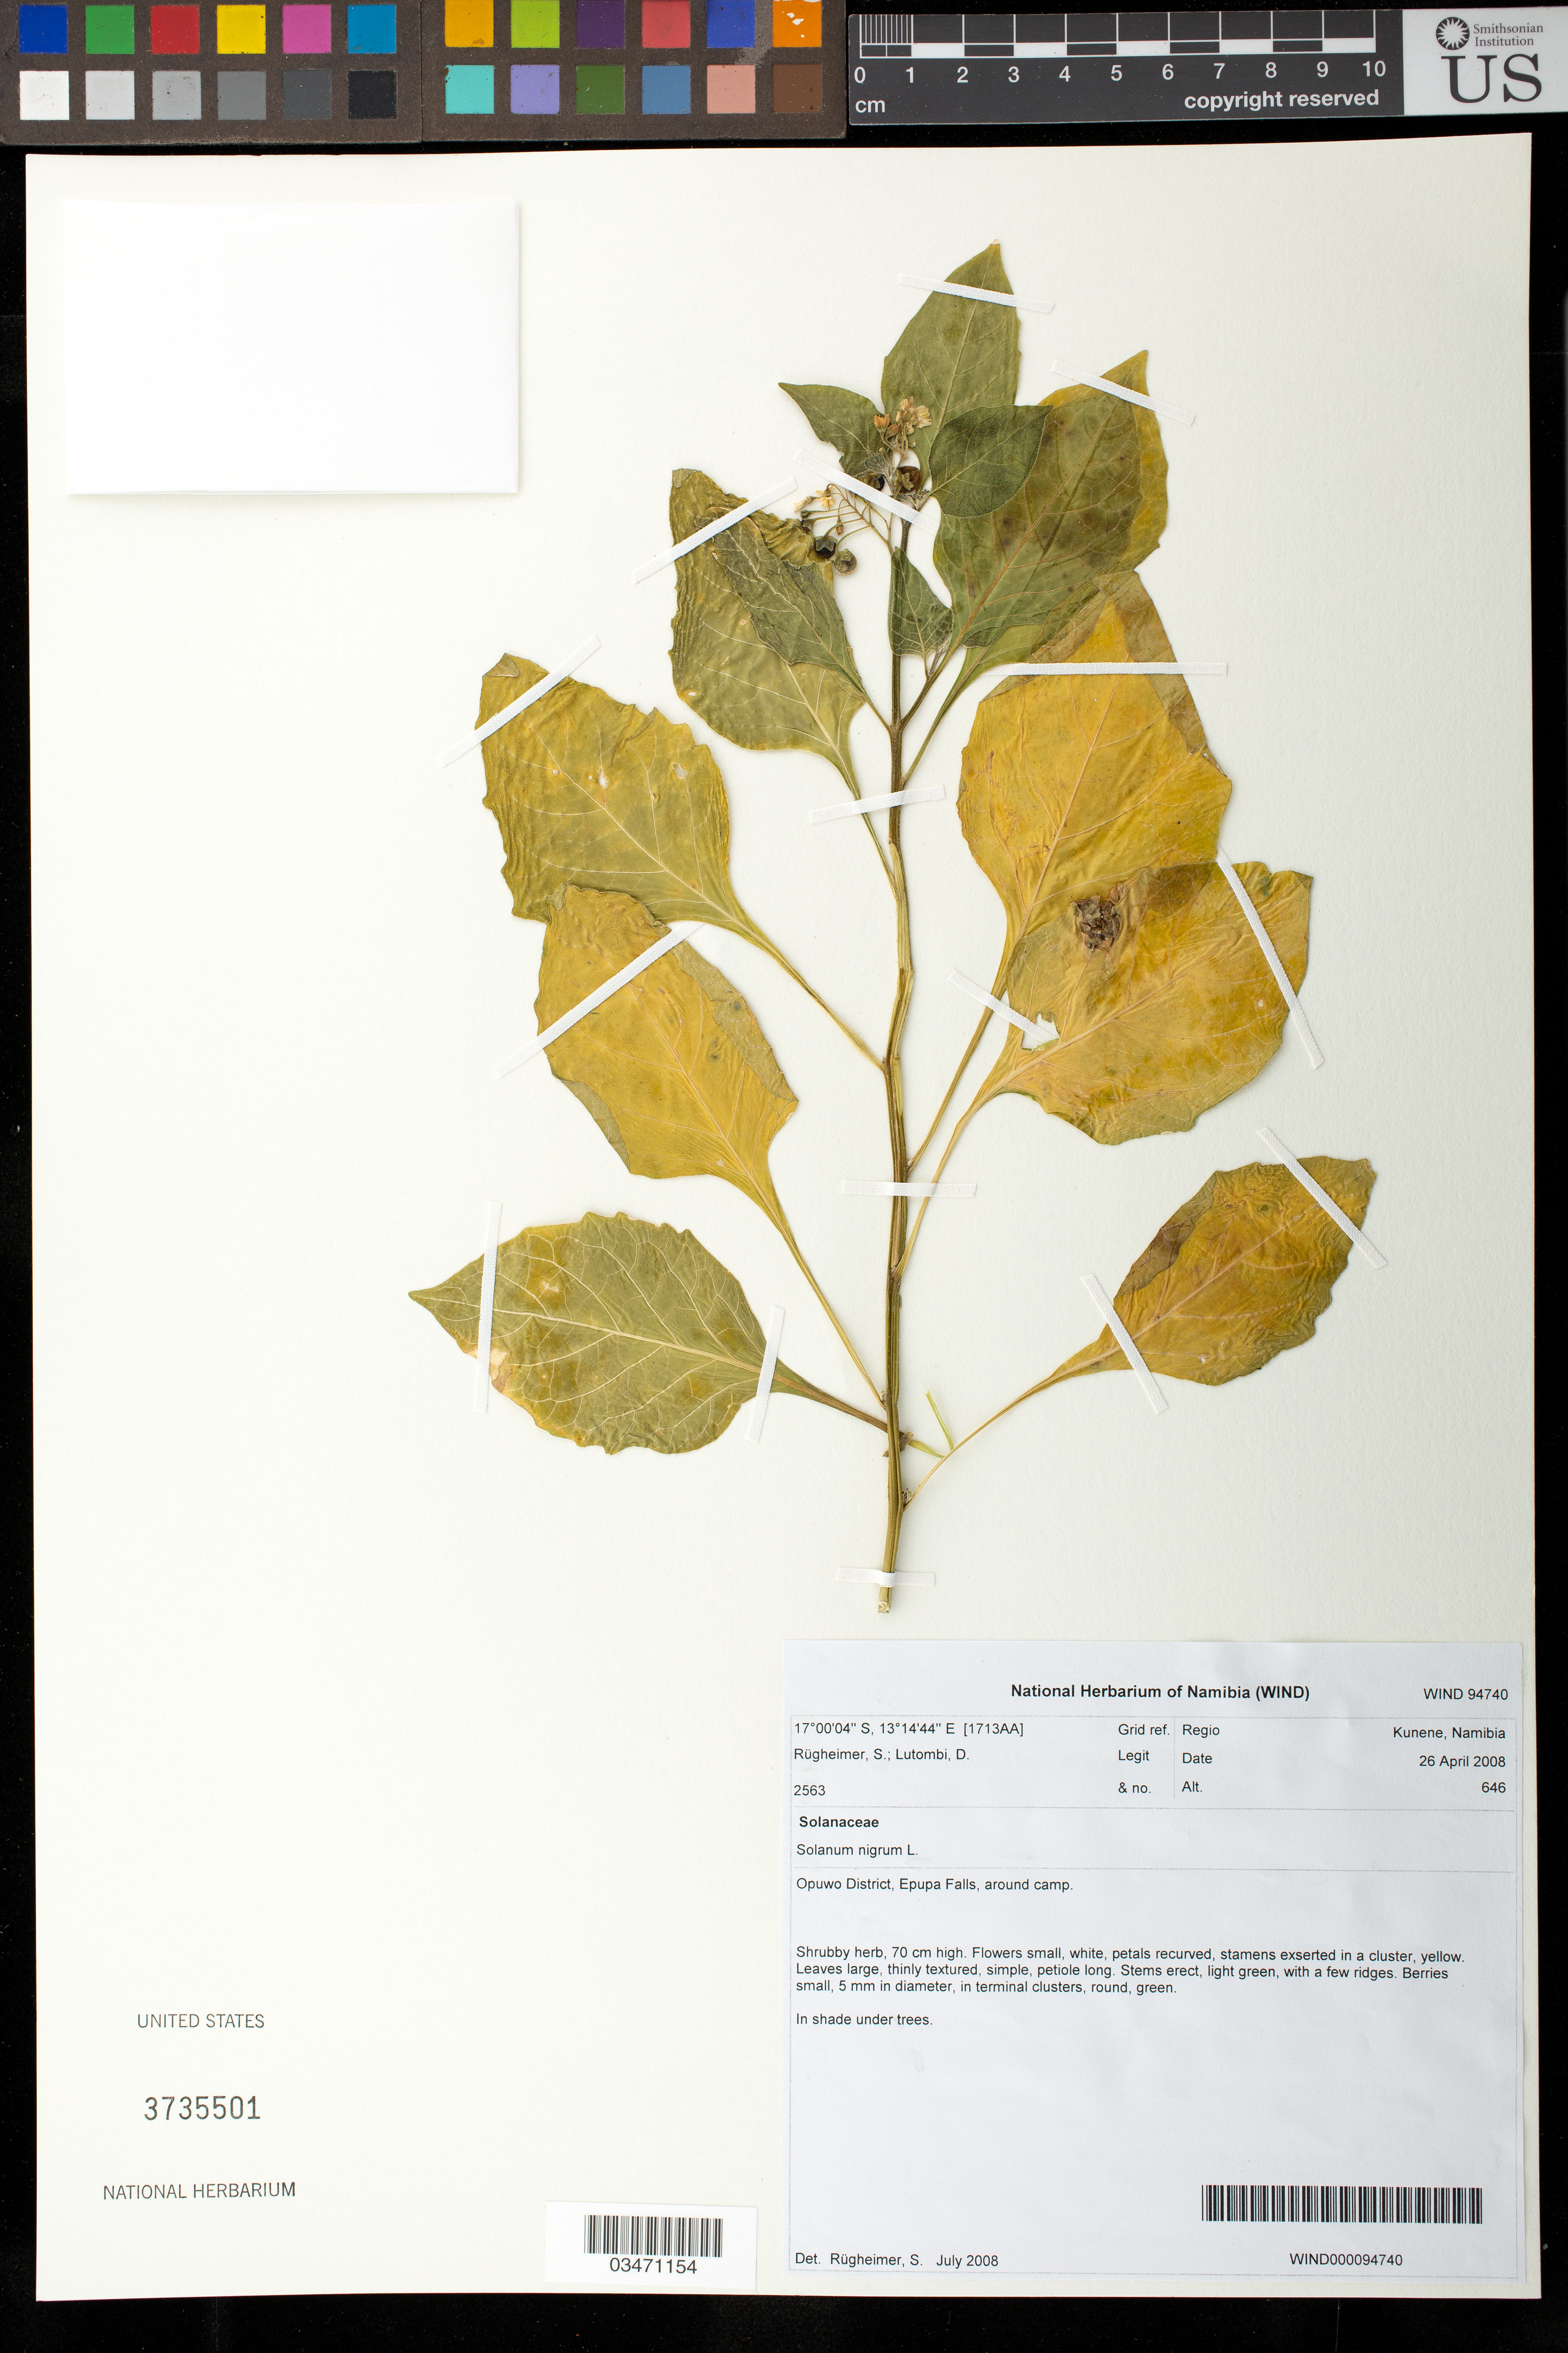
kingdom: Plantae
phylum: Tracheophyta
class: Magnoliopsida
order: Solanales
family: Solanaceae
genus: Solanum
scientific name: Solanum nigrum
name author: L.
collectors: S. Rugheimer & D. Lutombi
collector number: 2563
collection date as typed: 26 April 2008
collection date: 2008-04-26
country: Namibia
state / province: Kunene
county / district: Opuwo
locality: Epupa Falls, around camp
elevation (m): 646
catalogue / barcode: US 3735501